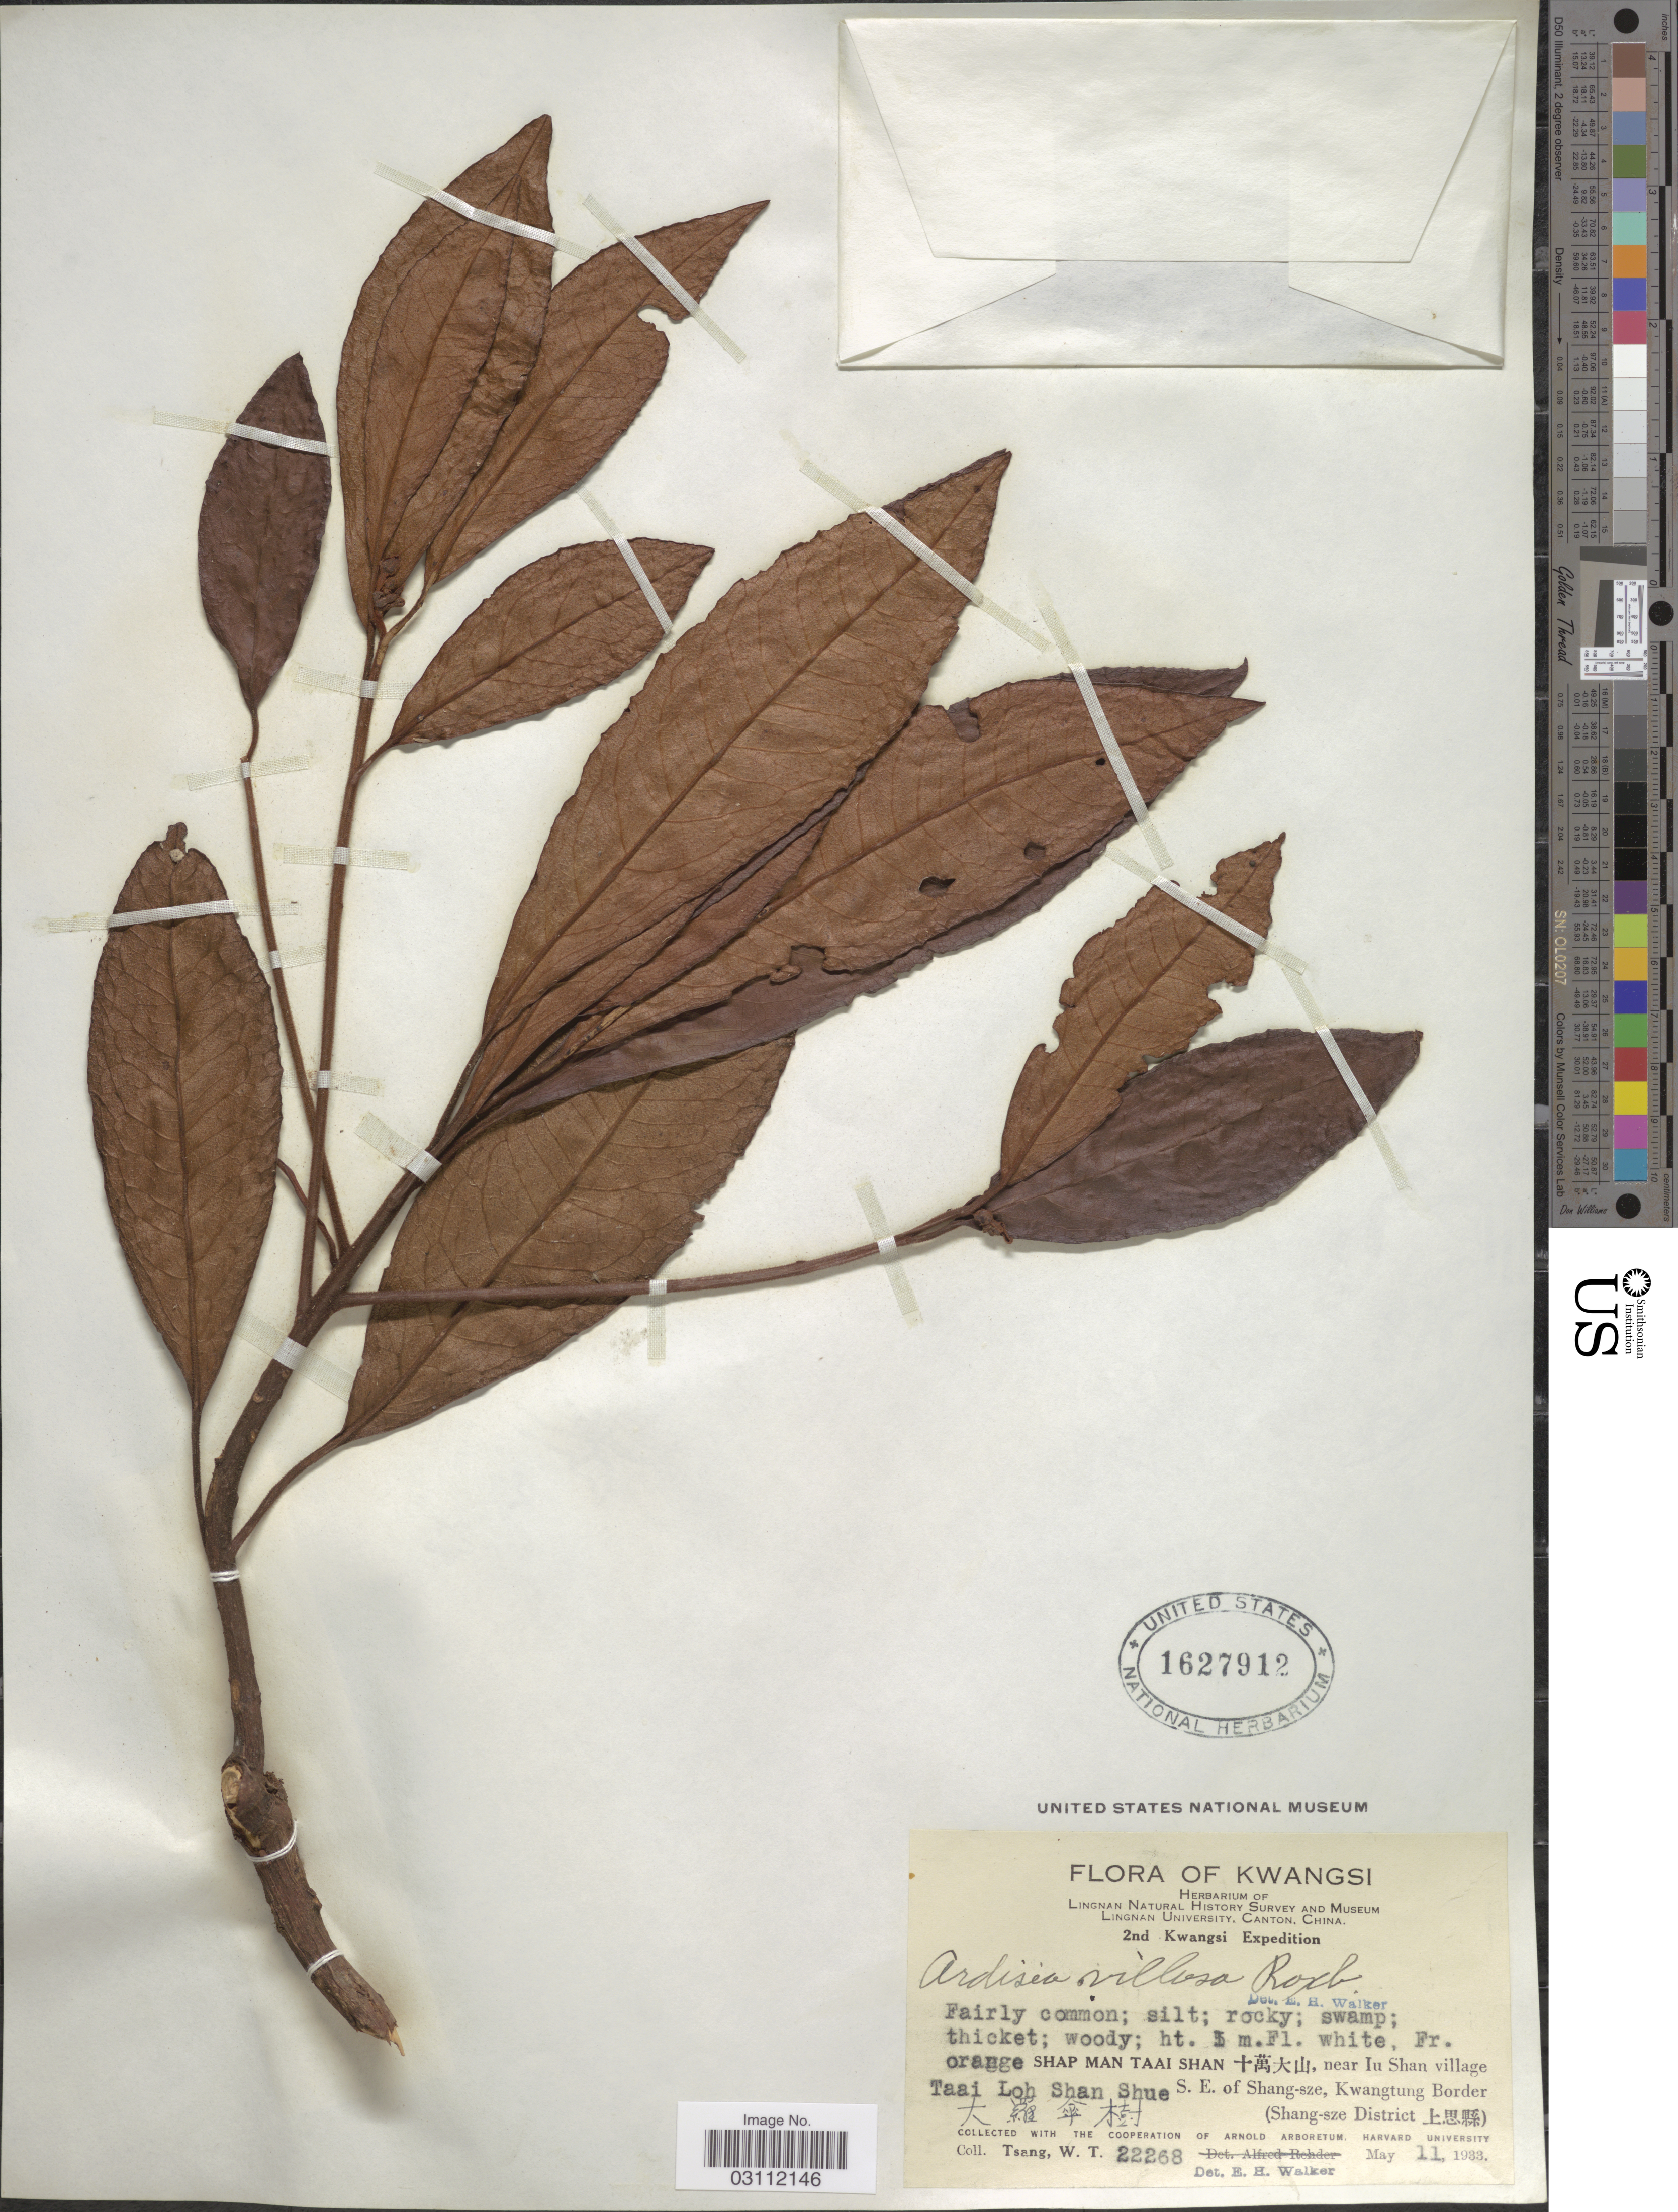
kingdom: Plantae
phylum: Tracheophyta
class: Magnoliopsida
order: Ericales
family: Primulaceae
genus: Ardisia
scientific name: Ardisia villosa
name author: Roxb.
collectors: W. T. Tsang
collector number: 22268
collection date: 1933-05-11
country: China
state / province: Guangxi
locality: Kwangsi, Shap Man Taai Shan, near Iu Shan village, S.E. of Shang-sze, Kwangtung Border, (Shang-sze District), Taai Loh Shan Shue.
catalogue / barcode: US 1627912